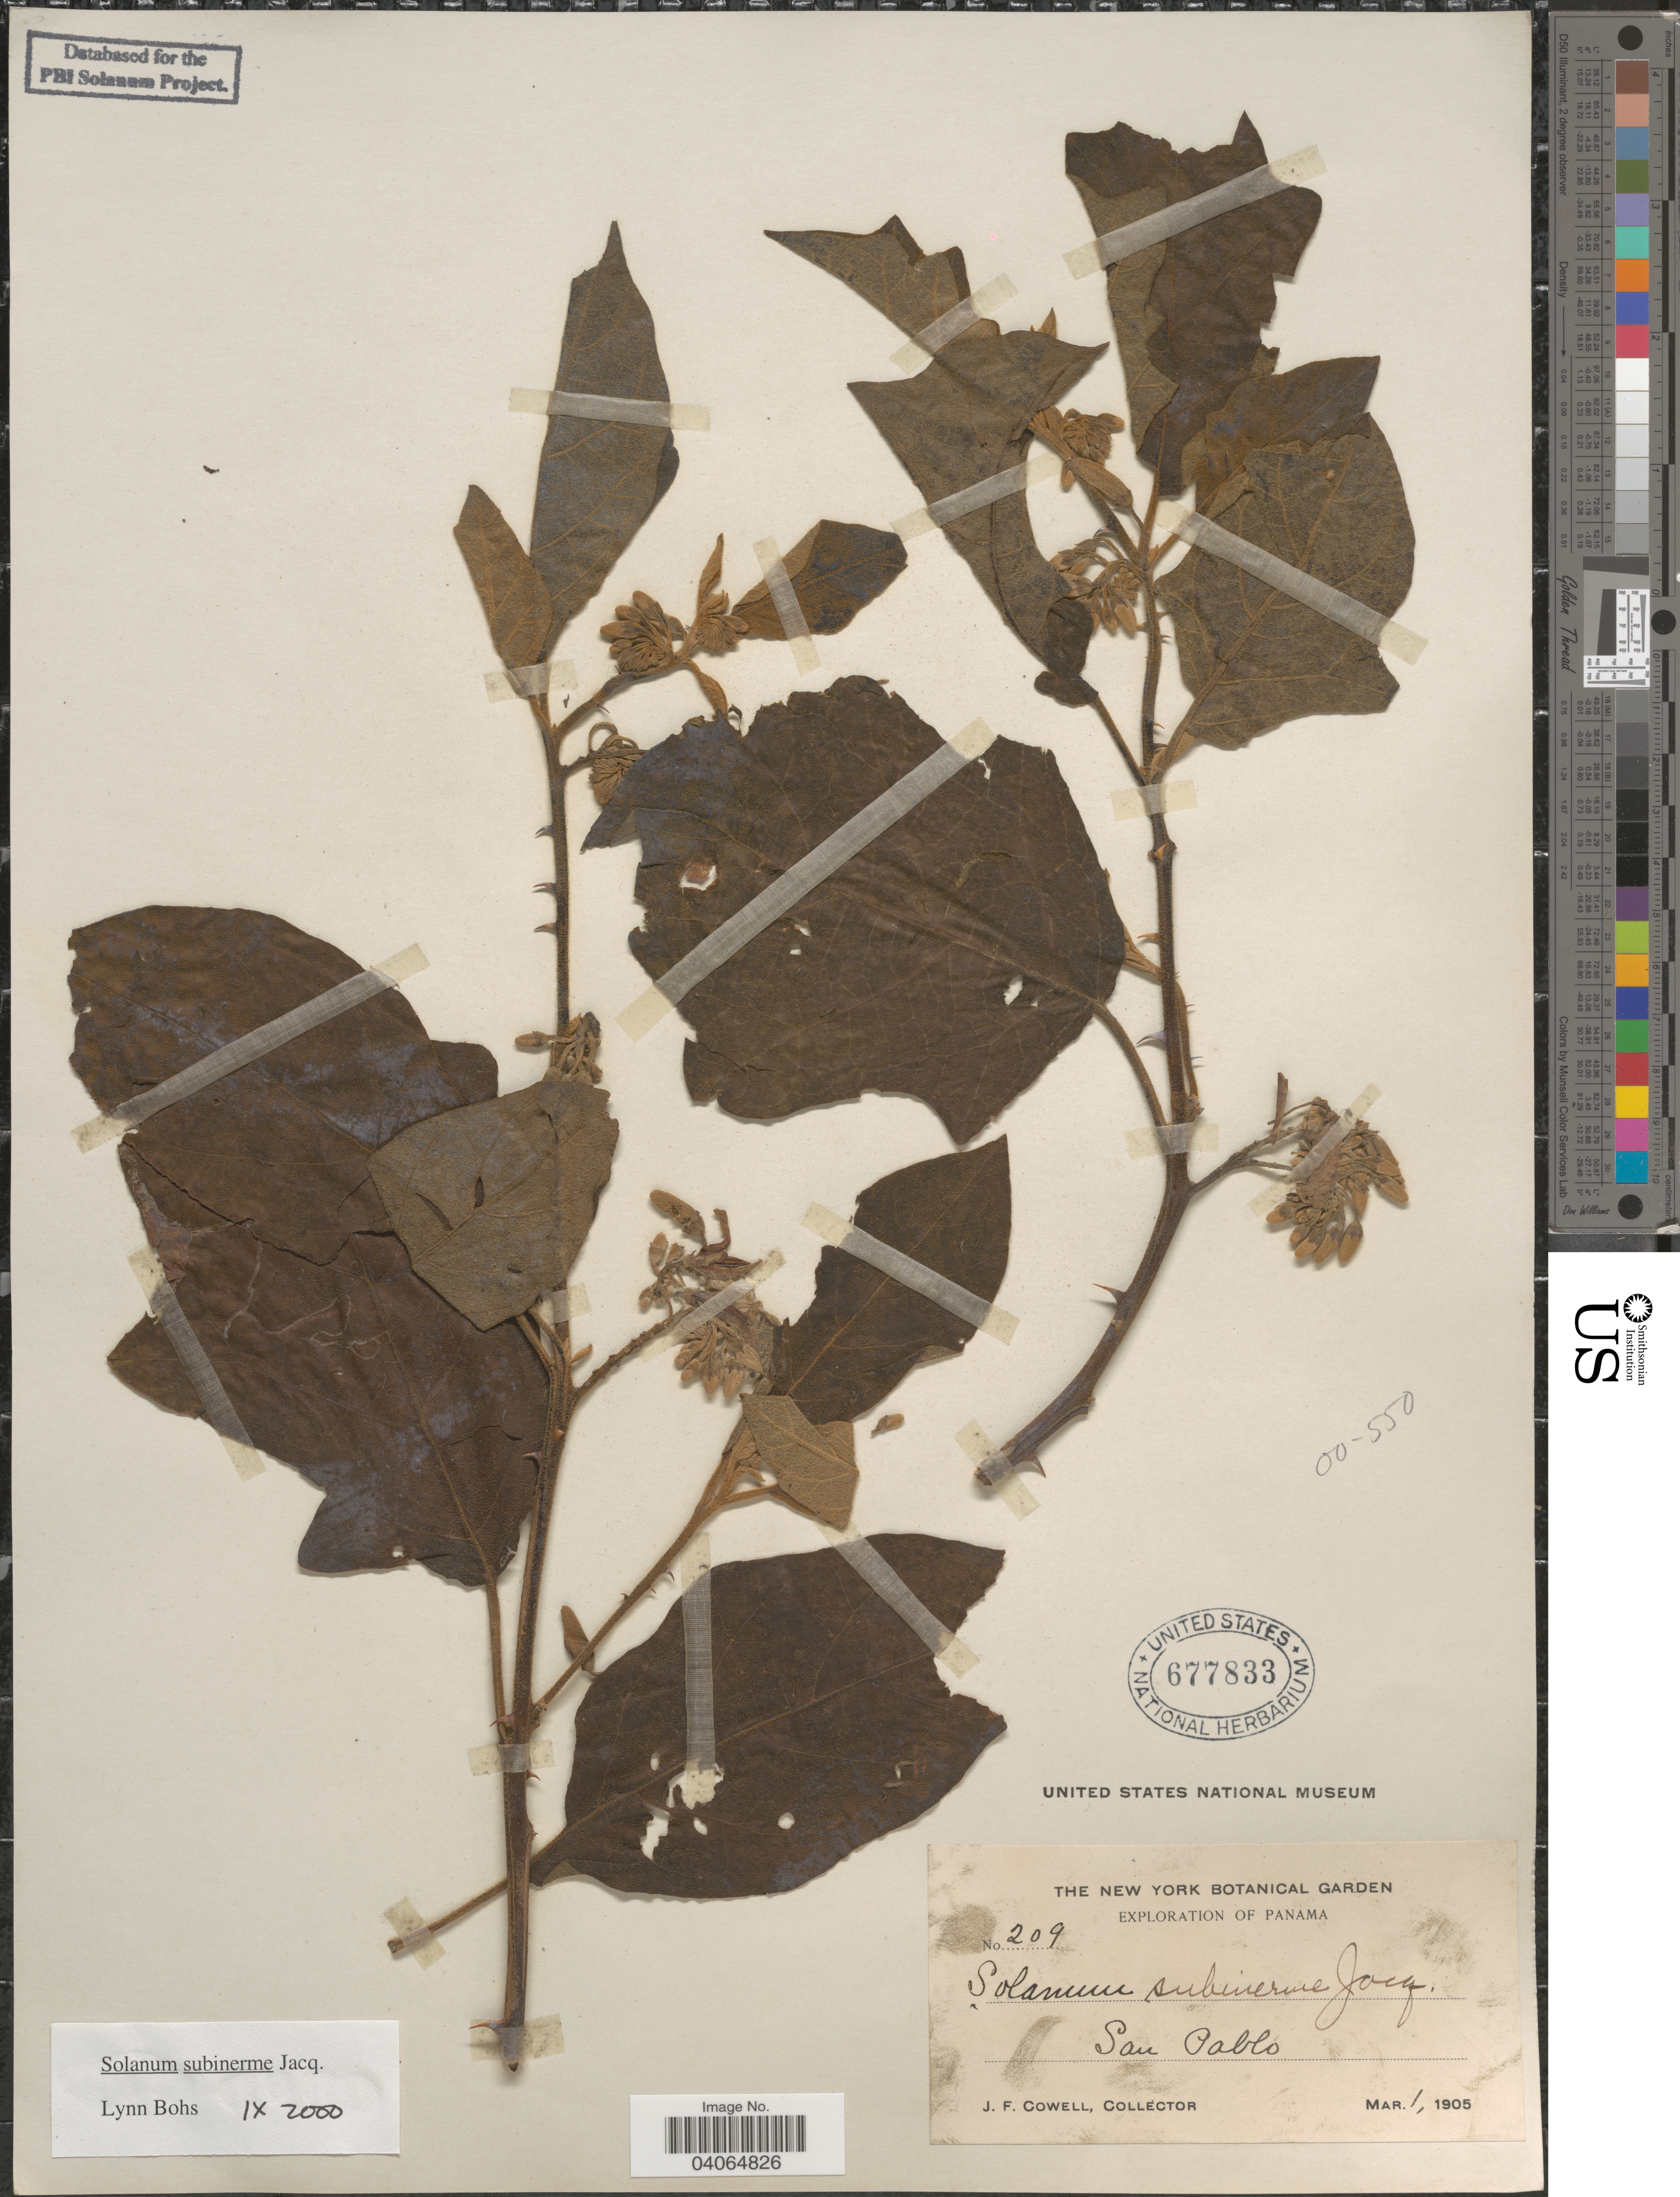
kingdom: Plantae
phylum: Tracheophyta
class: Magnoliopsida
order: Solanales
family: Solanaceae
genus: Solanum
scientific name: Solanum subinerme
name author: Jacq.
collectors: J. F. Cowell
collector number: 209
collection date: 1905-03-01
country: Panama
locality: San Pablo.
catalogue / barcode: US 677833